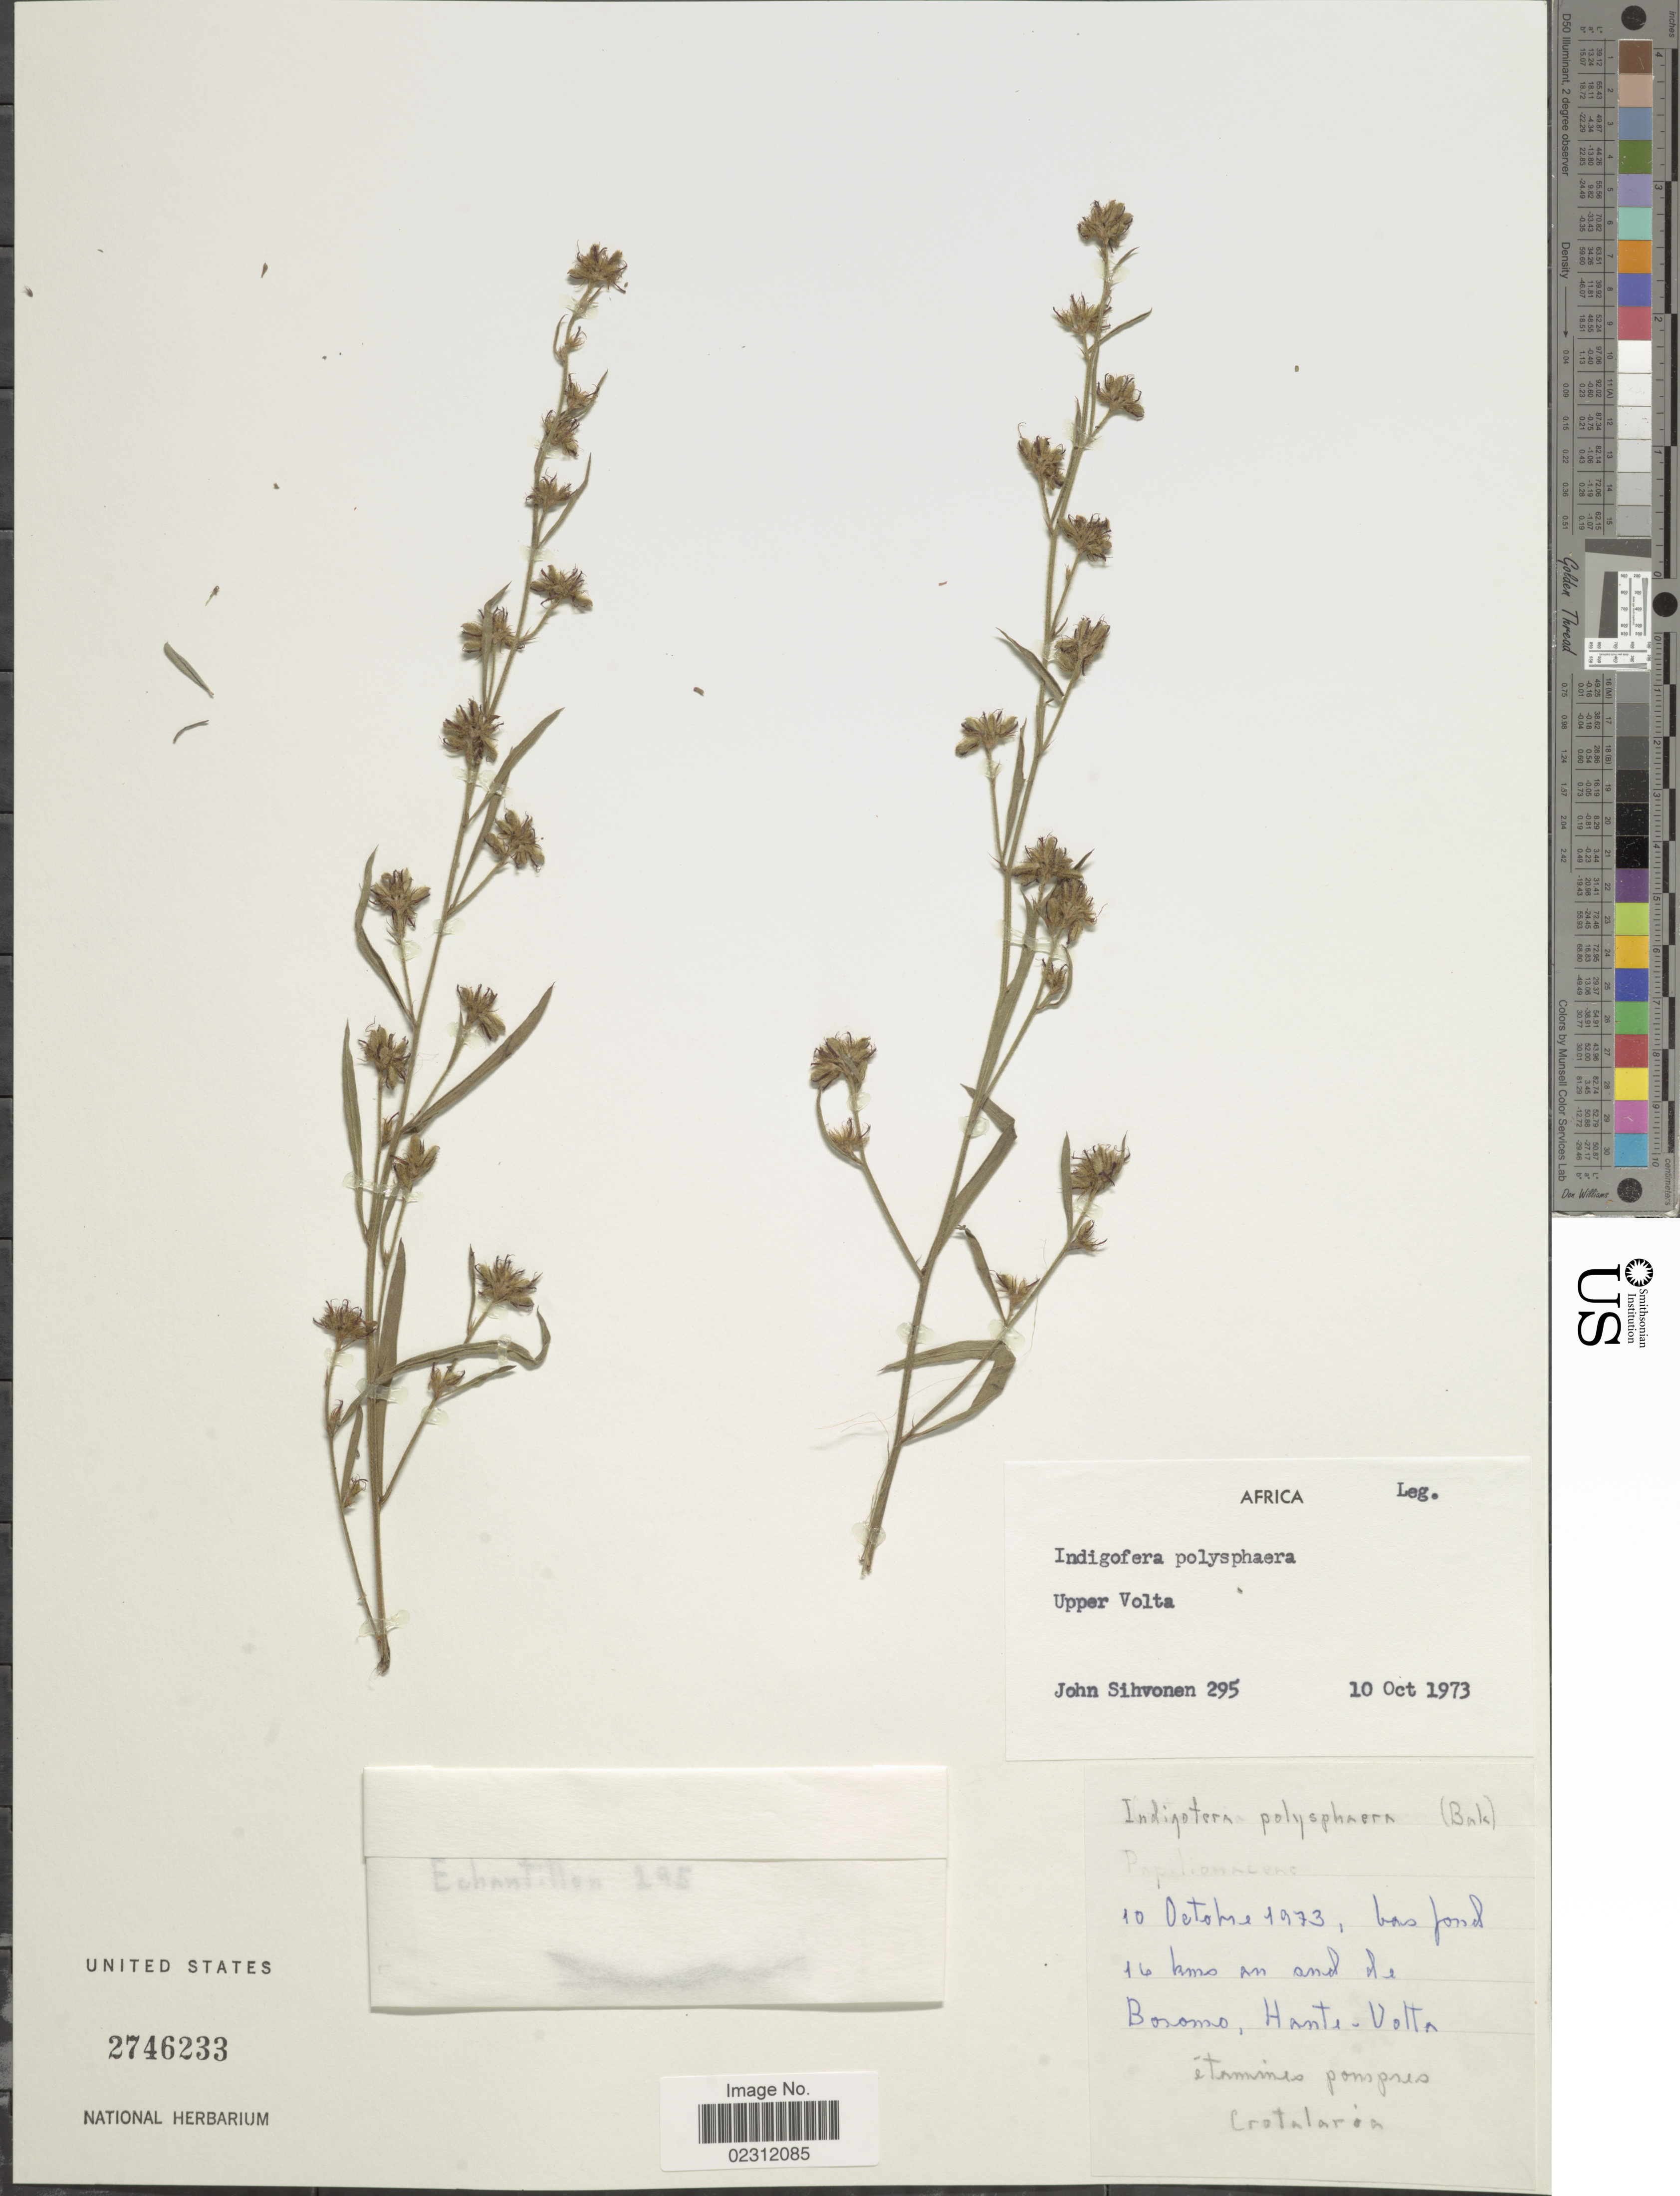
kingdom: Plantae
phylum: Tracheophyta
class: Magnoliopsida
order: Fabales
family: Fabaceae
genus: Indigofera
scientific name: Indigofera polysperma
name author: De Wild. & Durand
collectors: J. Sihvonen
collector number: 295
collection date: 1973-10-10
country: Burkina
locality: Upper Volta, 16 kms au sud de Boromo, Haute-Volta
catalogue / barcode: US 2746233